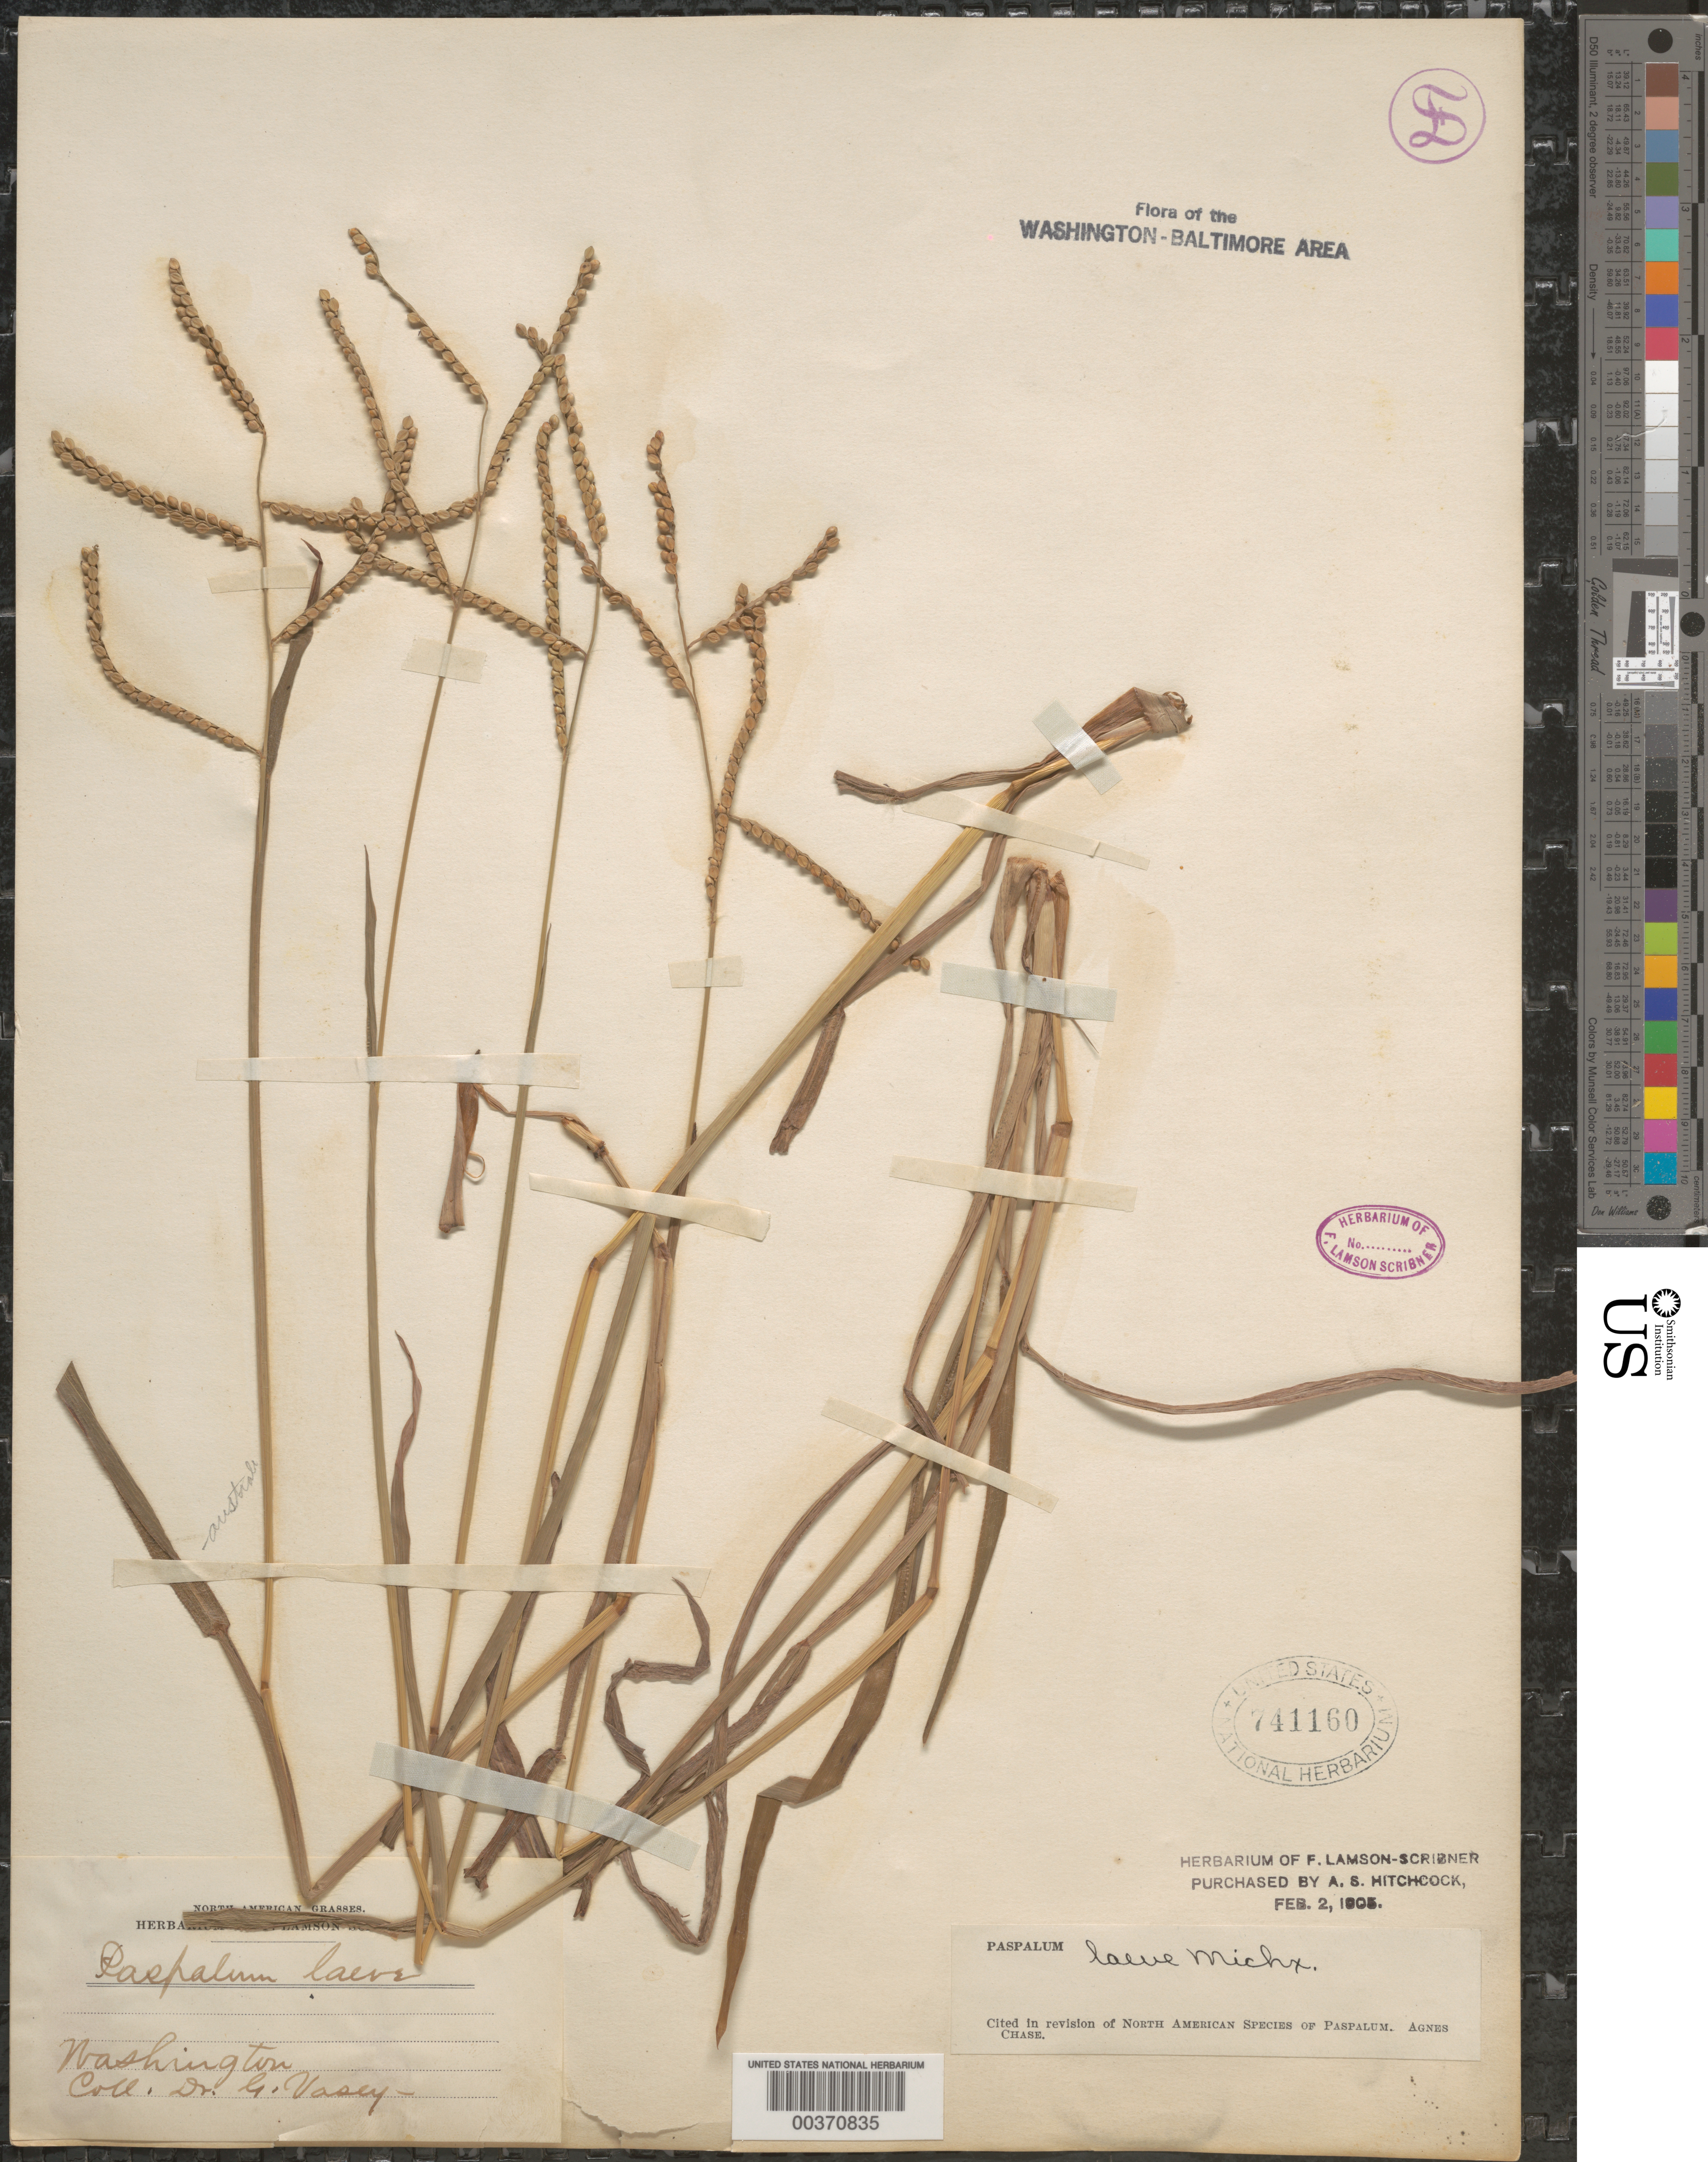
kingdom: Plantae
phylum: Tracheophyta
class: Liliopsida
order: Poales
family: Poaceae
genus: Paspalum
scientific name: Paspalum laeve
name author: Michx.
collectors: G. Vasey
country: United States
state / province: District of Columbia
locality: Washington DC area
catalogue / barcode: US 741160